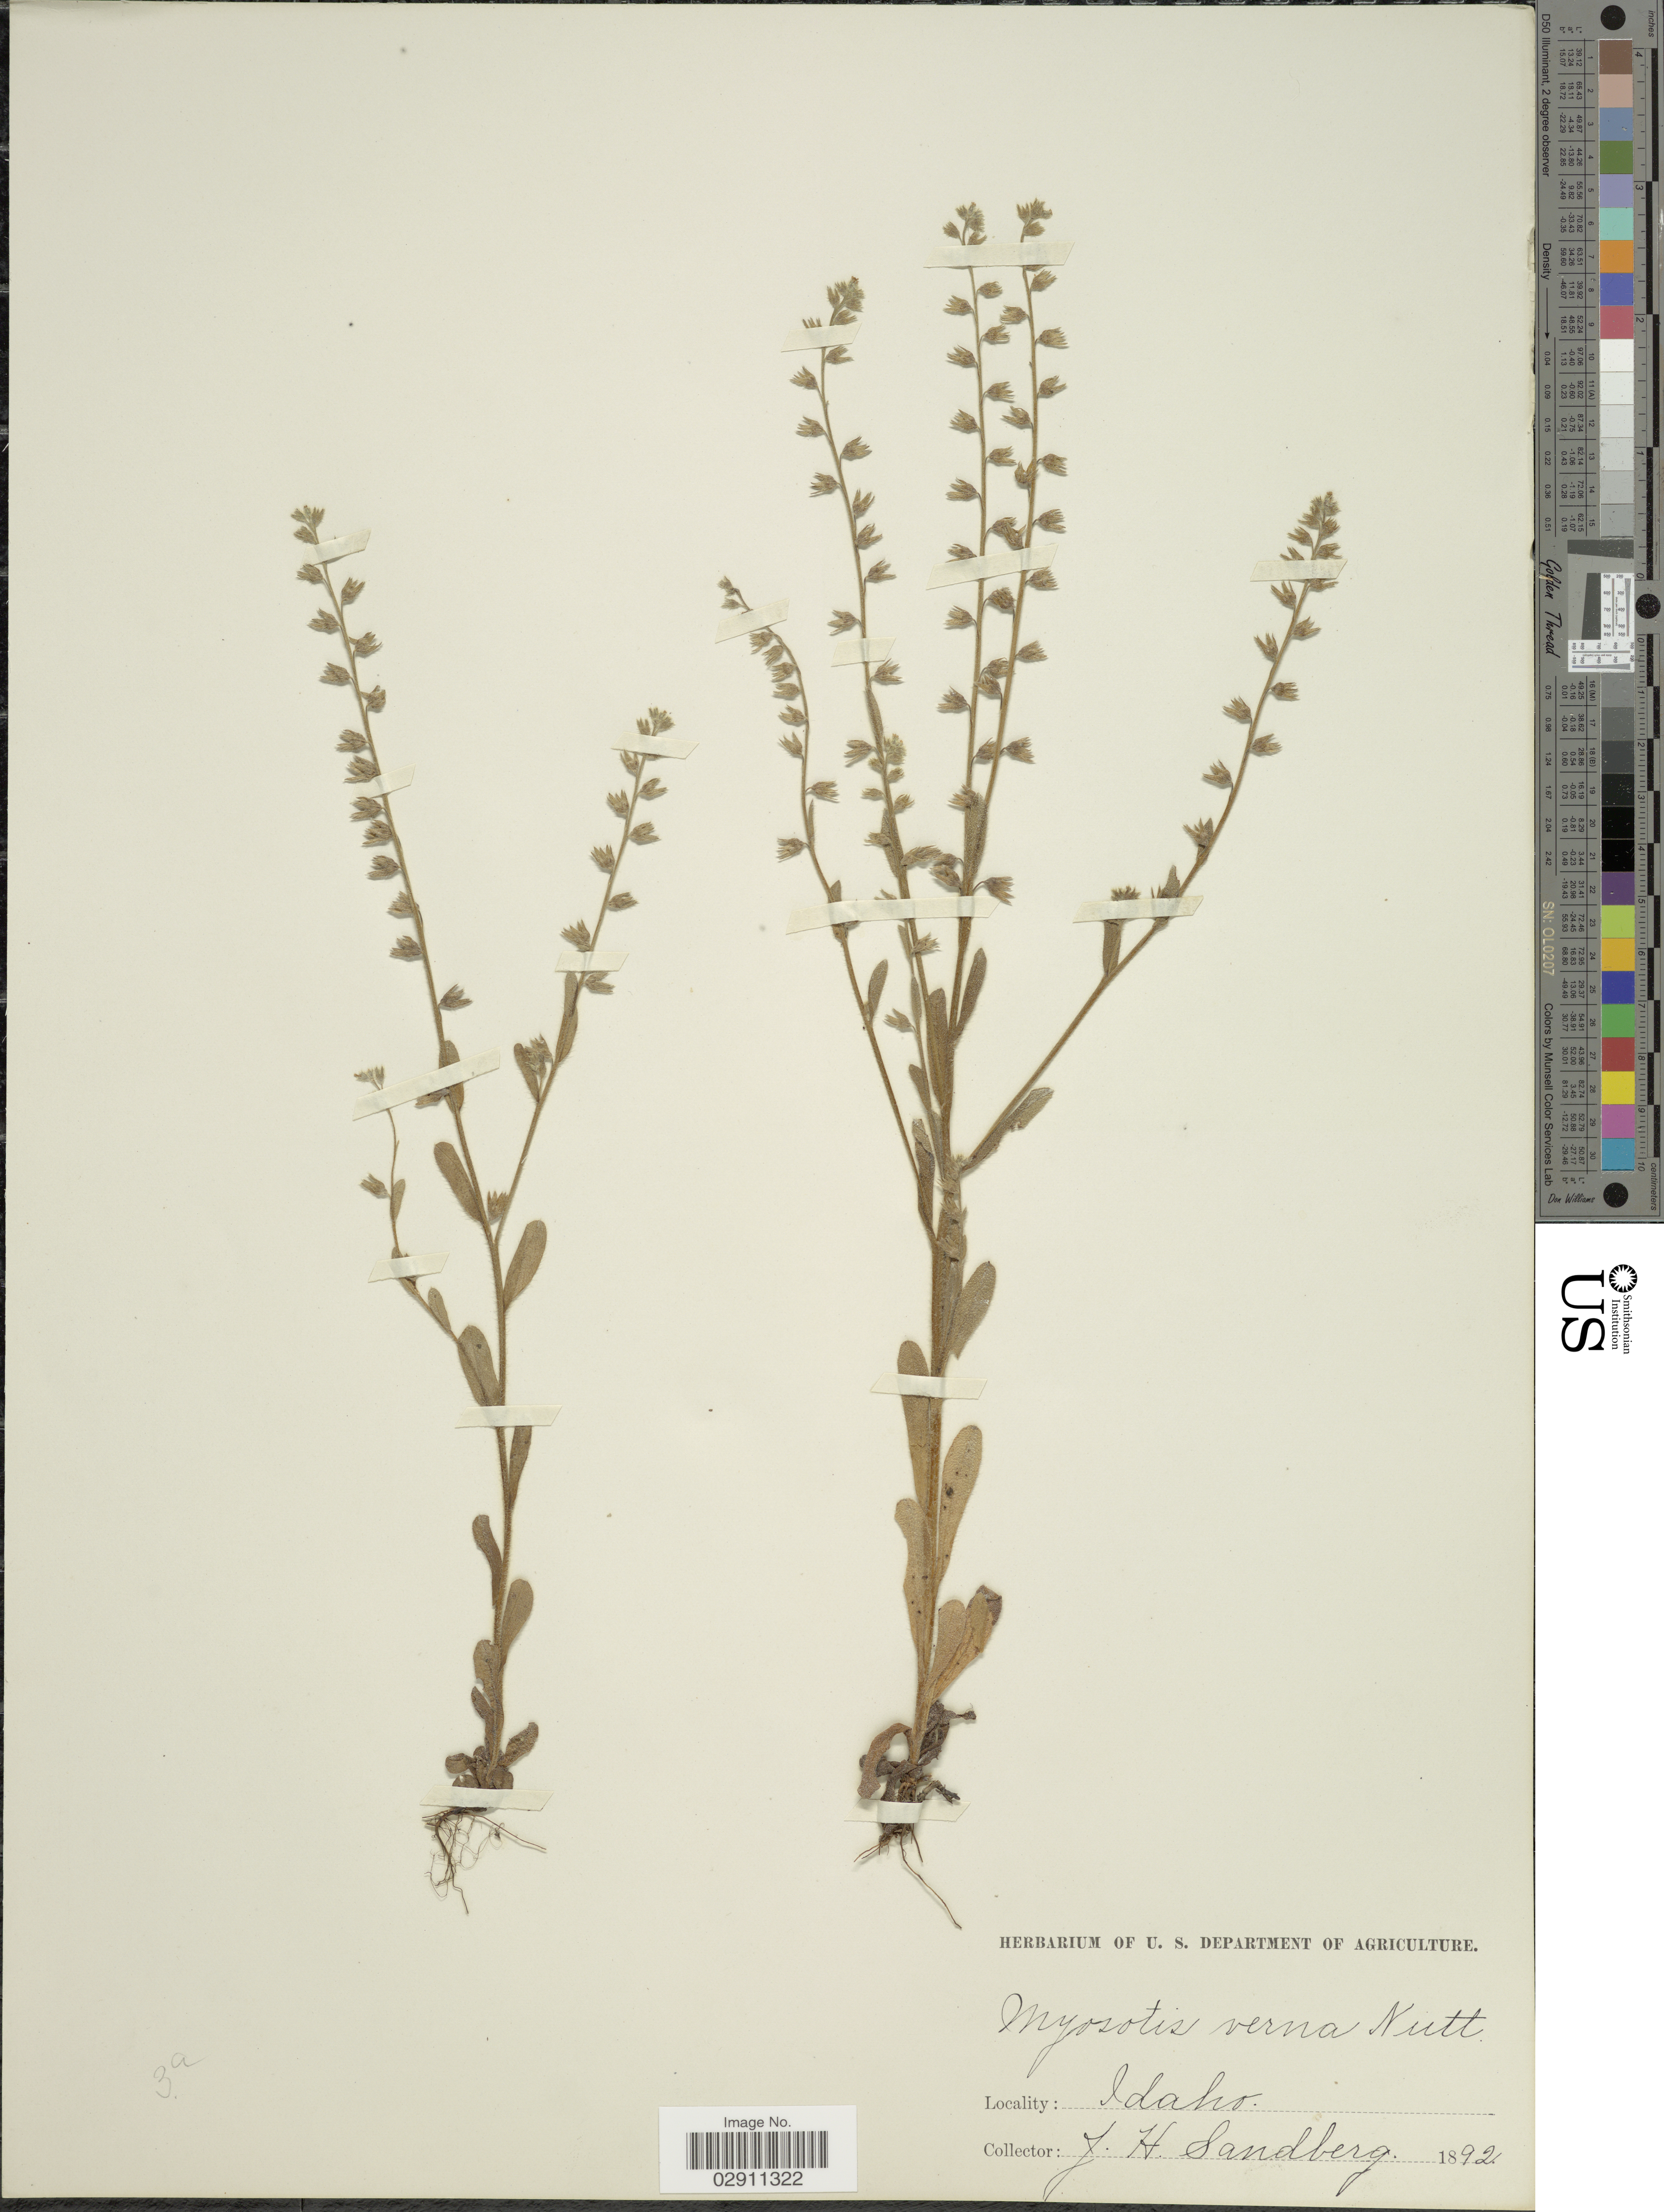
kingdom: Plantae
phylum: Tracheophyta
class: Magnoliopsida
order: Boraginales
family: Boraginaceae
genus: Myosotis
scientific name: Myosotis verna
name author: Nutt.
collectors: J. H. Sandberg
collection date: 1892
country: United States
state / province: Idaho